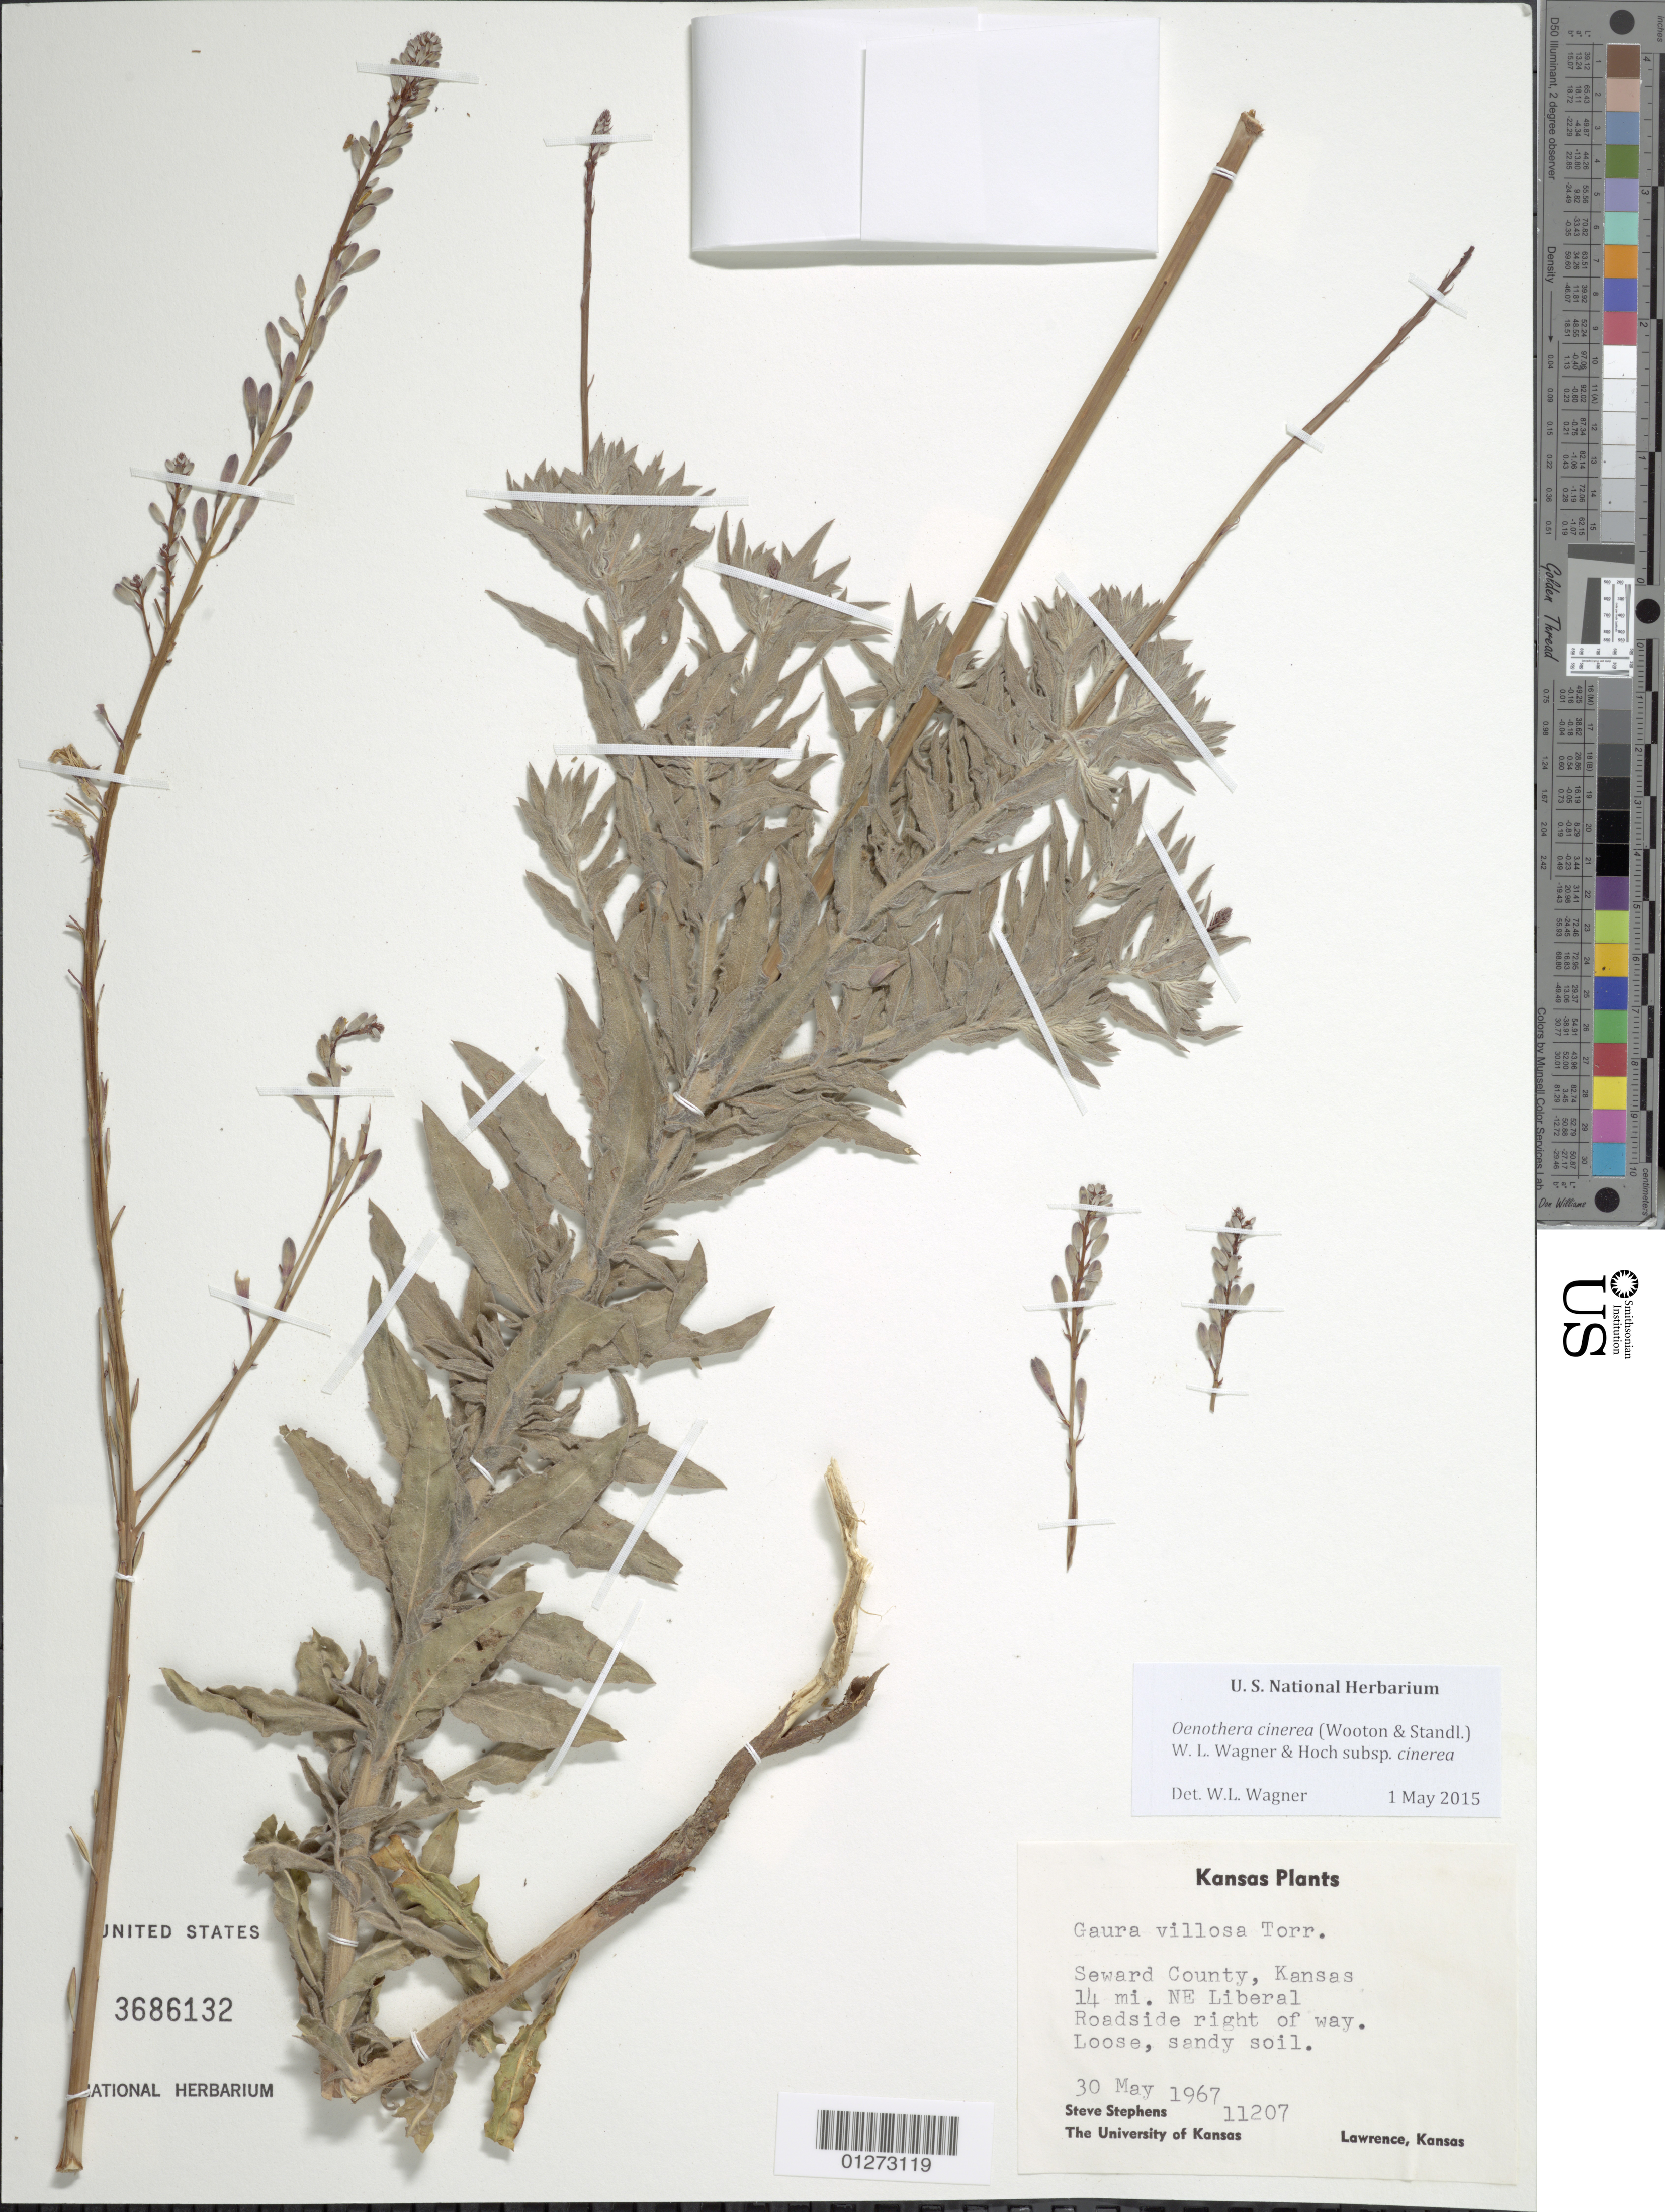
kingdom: Plantae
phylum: Tracheophyta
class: Magnoliopsida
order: Myrtales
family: Onagraceae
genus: Oenothera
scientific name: Oenothera cinerea subsp. cinerea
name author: (Wooton & Standl.) W.L. Wagner & Hoch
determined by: Wagner, W. L., (BOT), Smithsonian Institution - National Museum of Natural History (UNITED STATES)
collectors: S. Stephens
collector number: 11207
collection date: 1967-05-30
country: United States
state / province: Kansas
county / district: Seward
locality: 14 mi NE Liberal.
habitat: Roadside right of way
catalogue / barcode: US 3686132